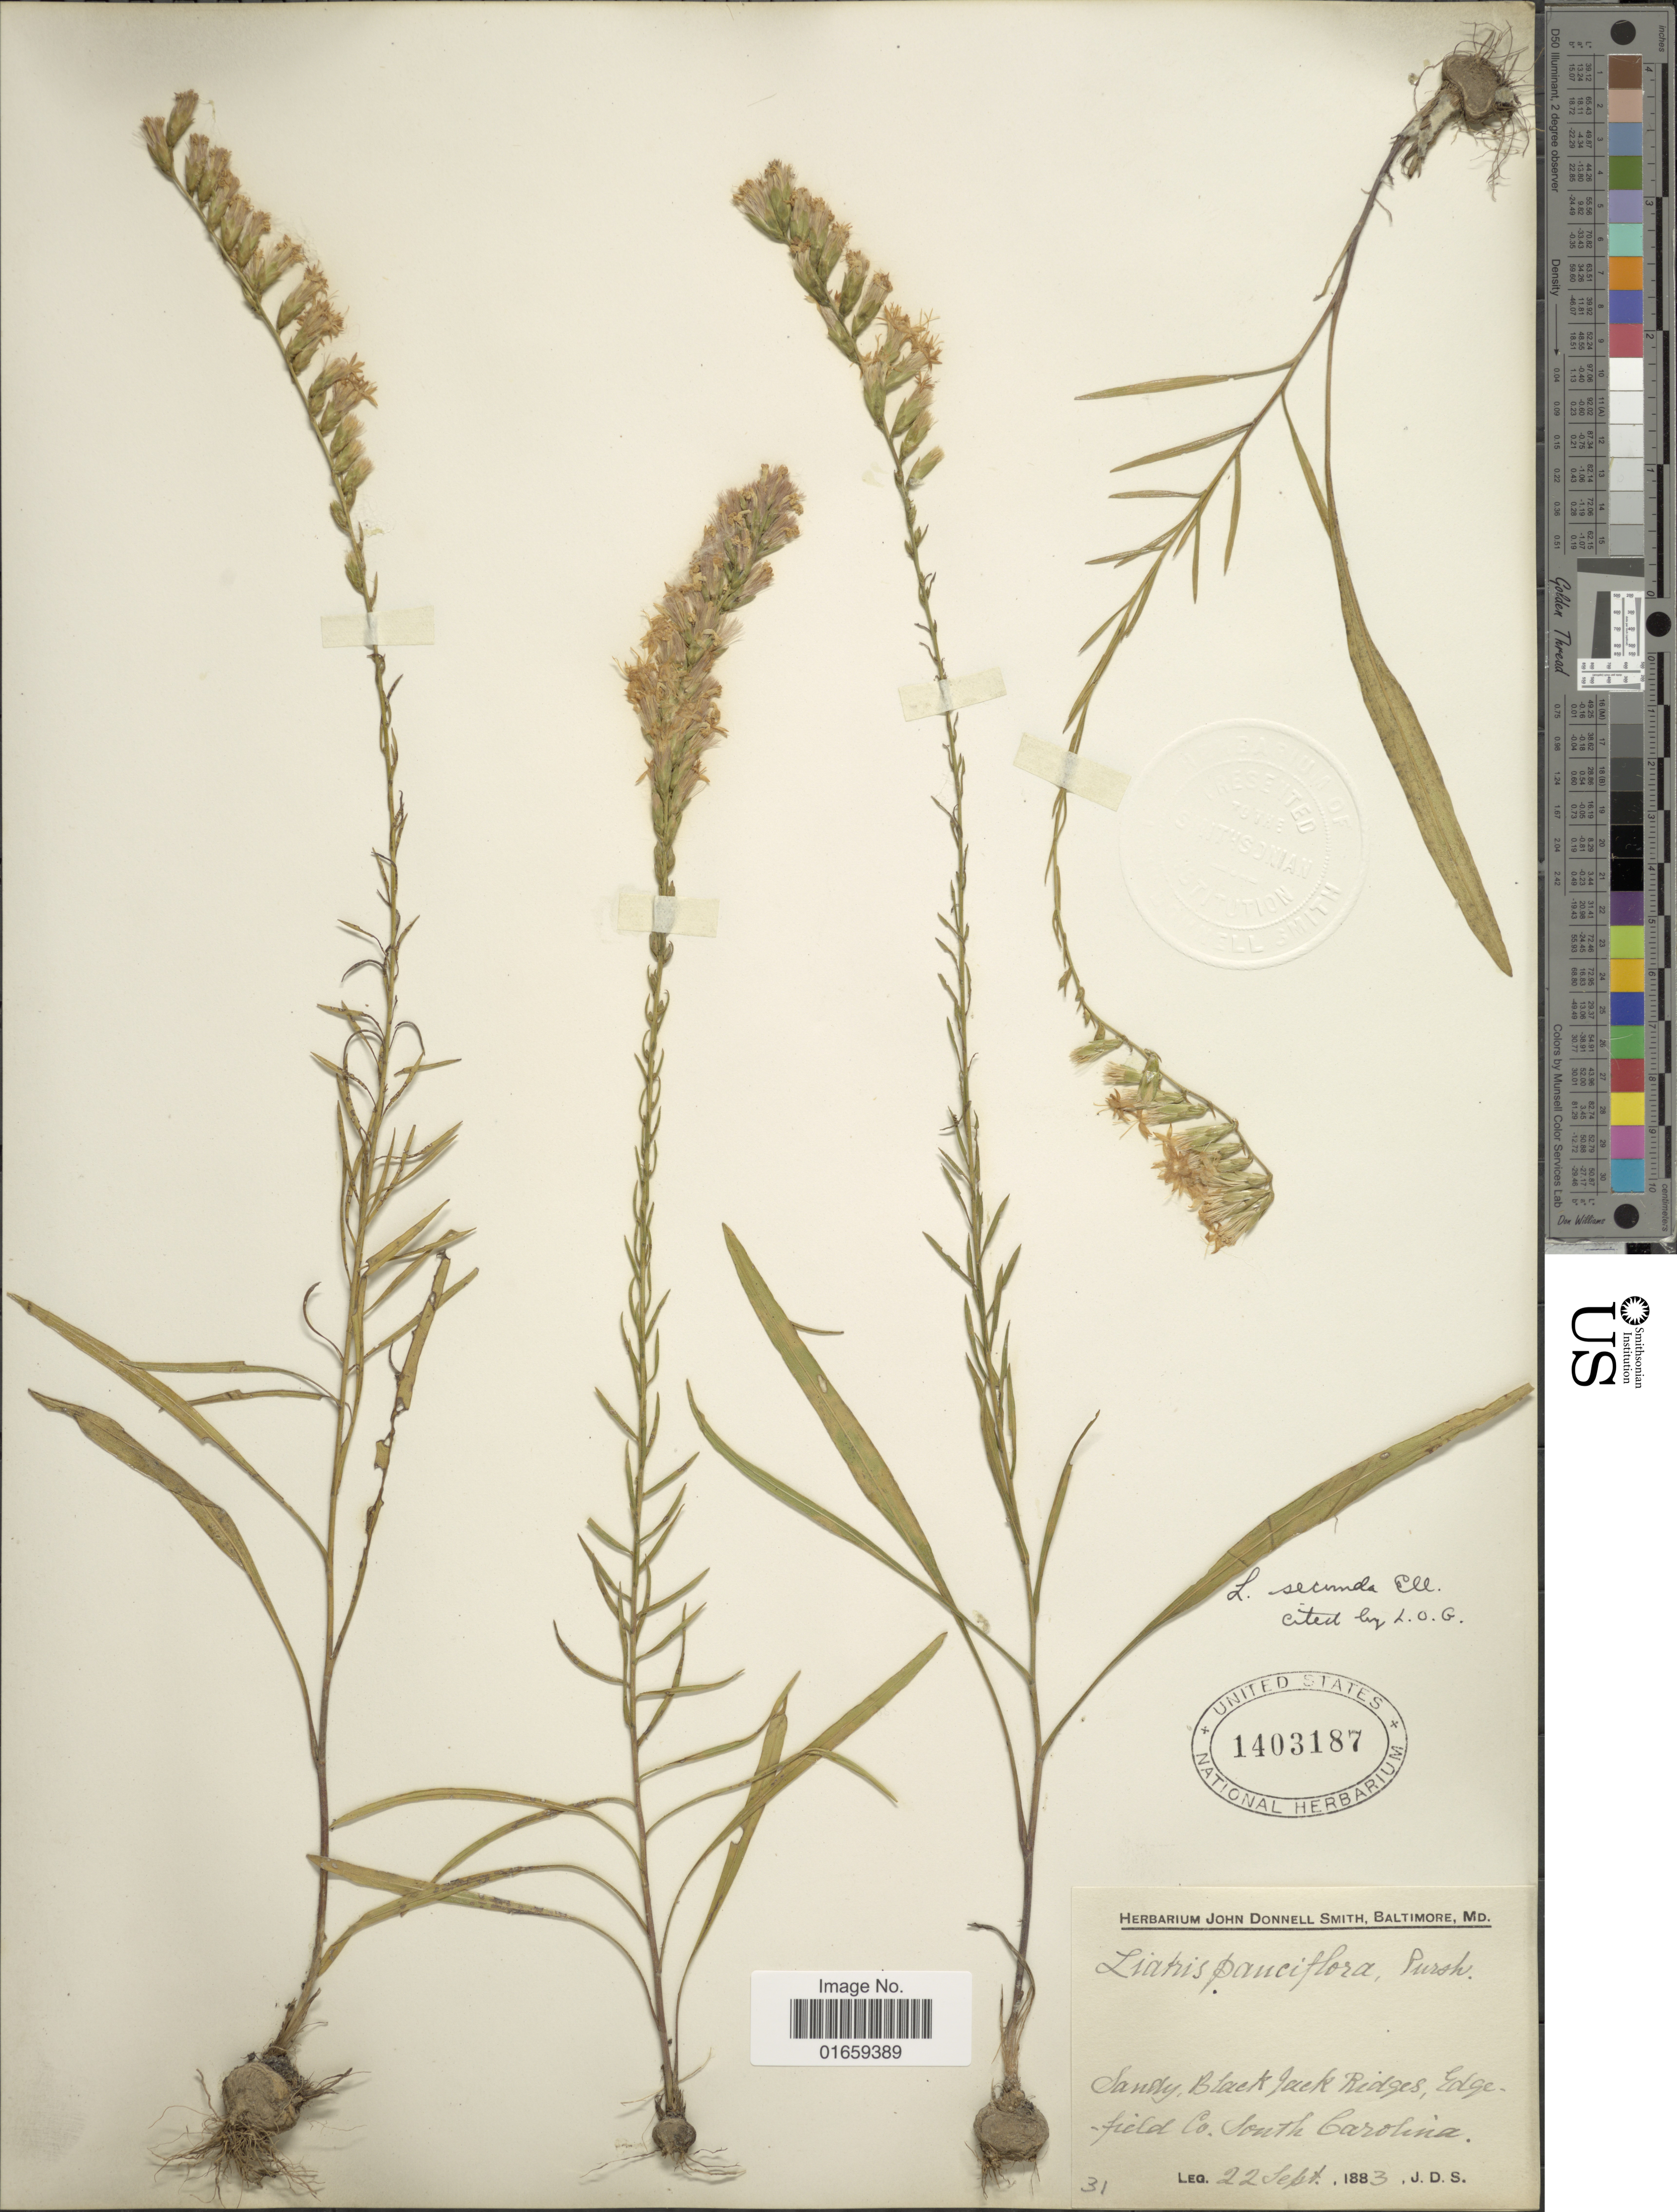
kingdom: Plantae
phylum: Tracheophyta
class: Magnoliopsida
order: Asterales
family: Asteraceae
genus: Liatris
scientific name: Liatris secunda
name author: Elliott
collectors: J. Donnell Smith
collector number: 31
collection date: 1883-09-22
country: United States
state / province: South Carolina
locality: Field Co., South Carolina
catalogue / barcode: US 1403187